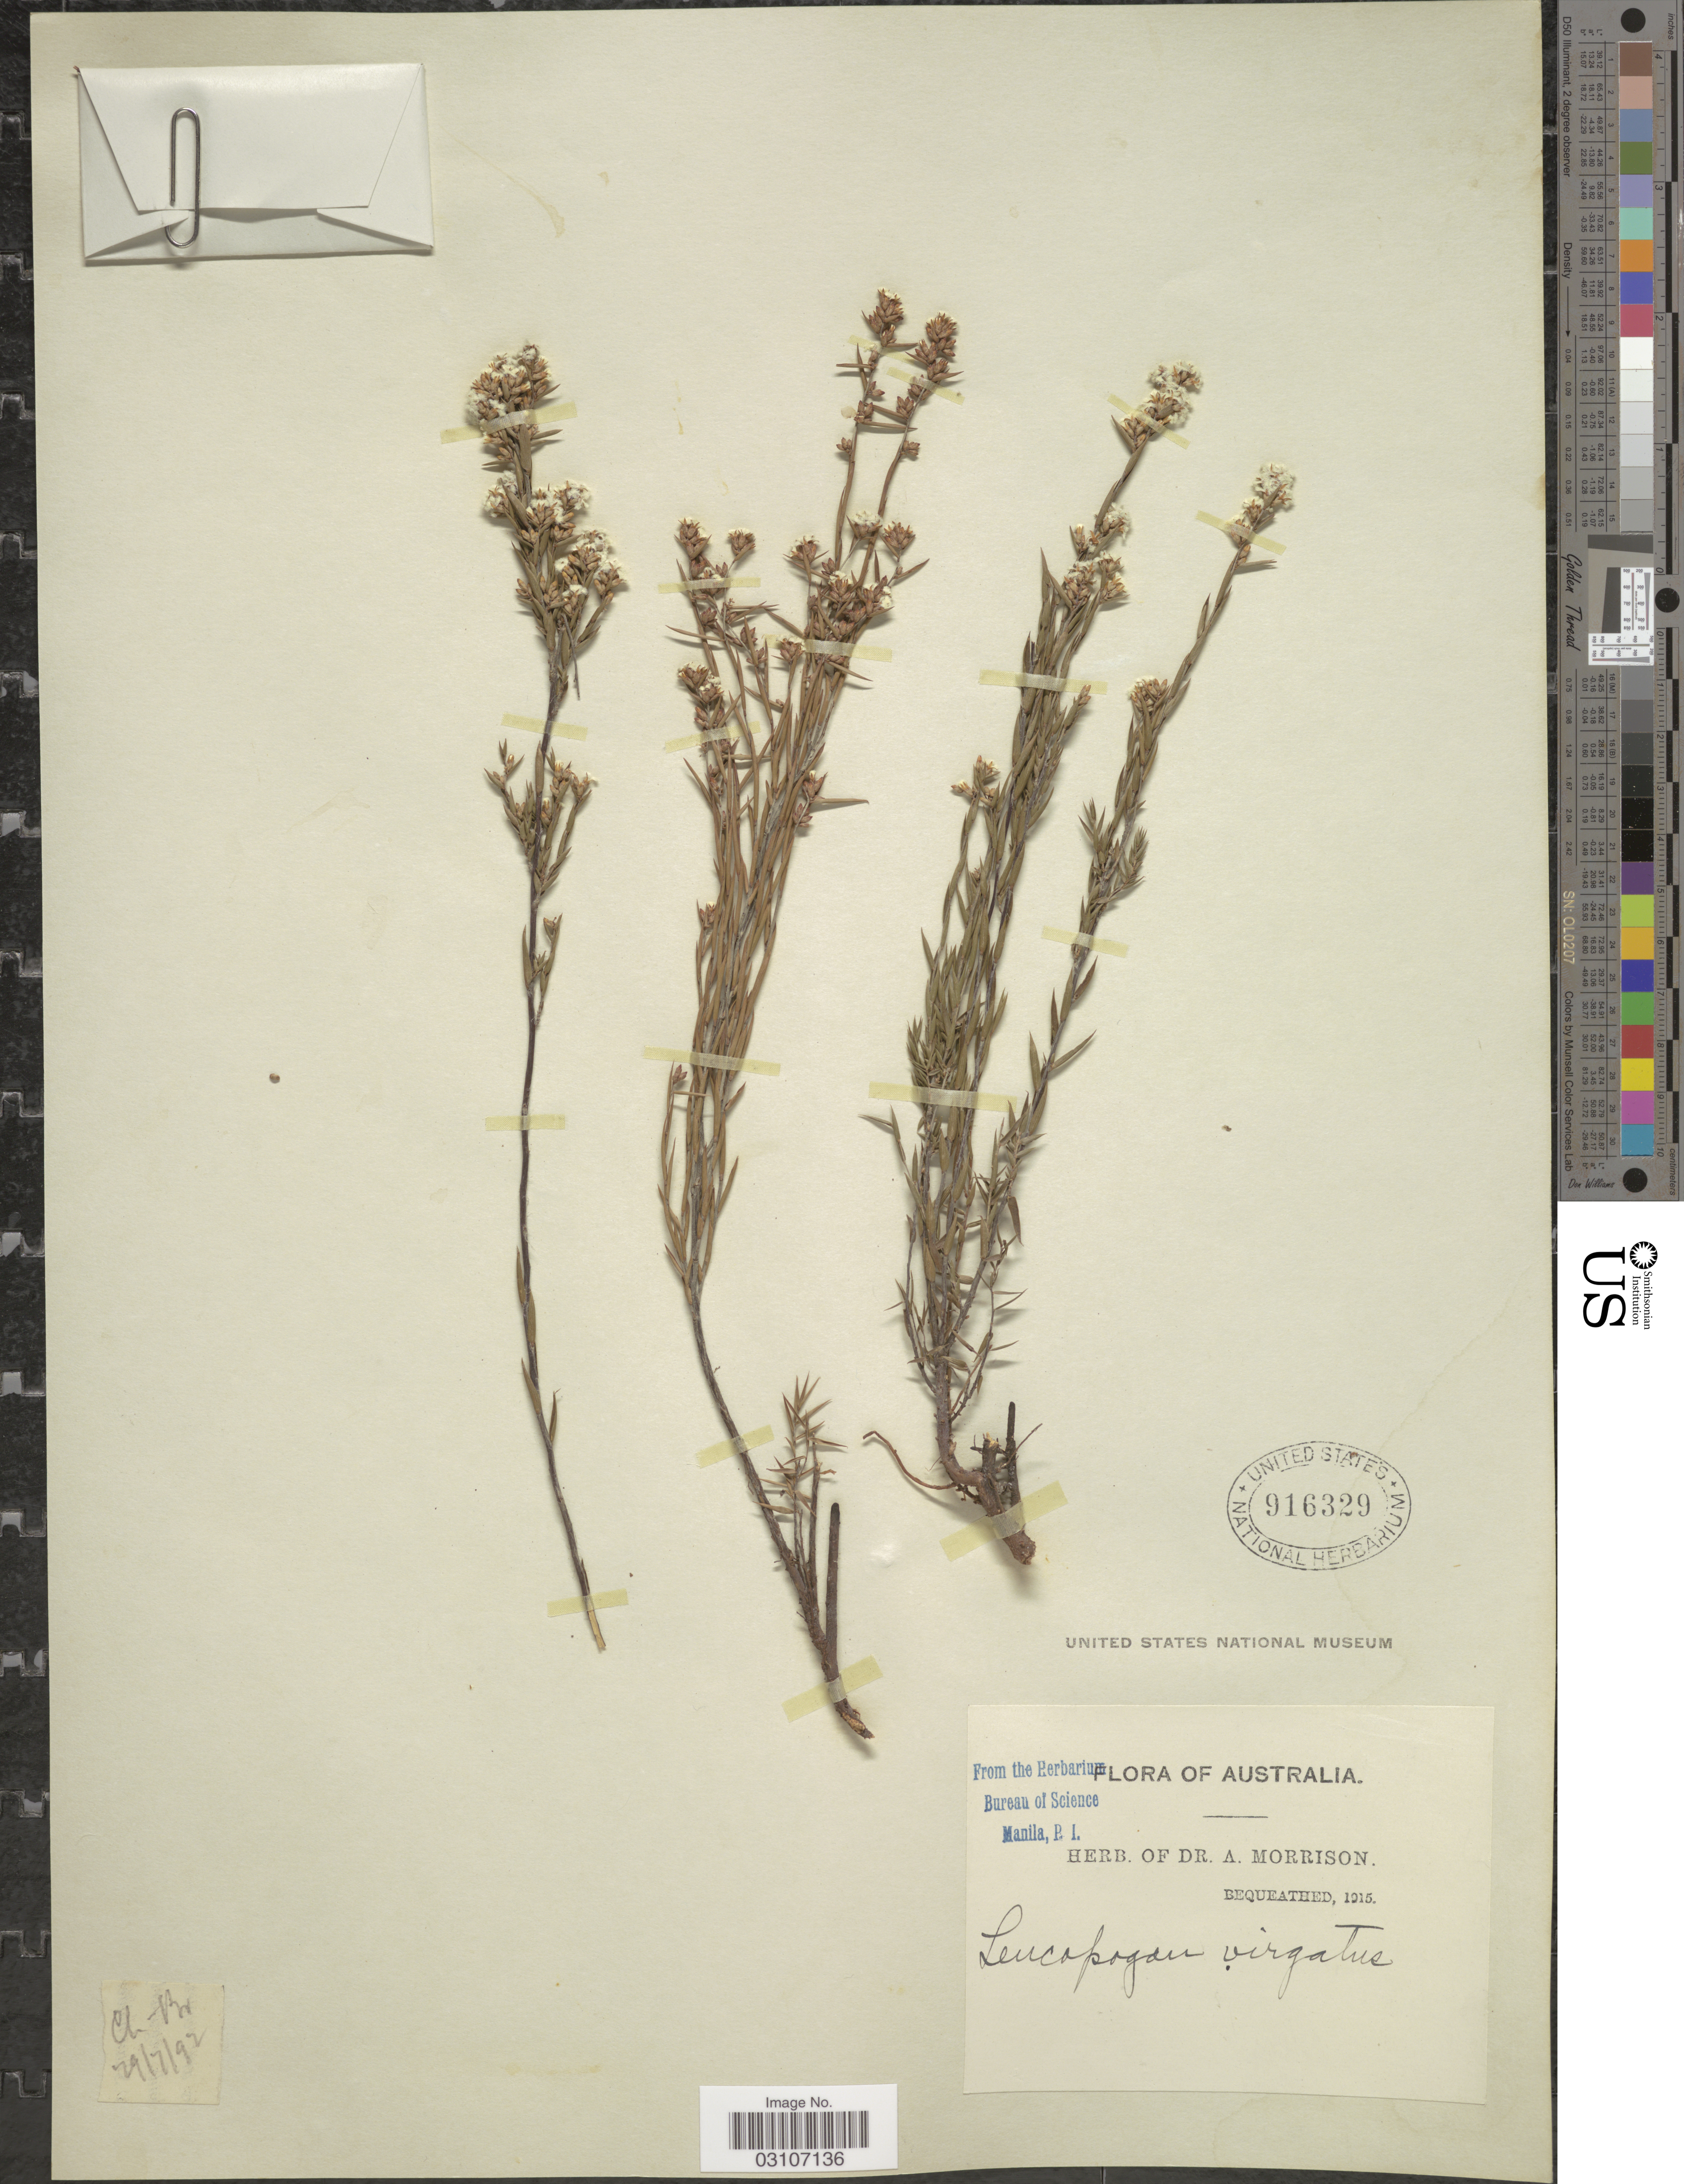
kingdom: Plantae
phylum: Tracheophyta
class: Magnoliopsida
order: Ericales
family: Ericaceae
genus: Leucopogon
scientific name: Leucopogon virgatus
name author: R. Br.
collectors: ex herb. Dr. A. Morrison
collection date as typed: Transcribed d/m/y: 29/7/92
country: Australia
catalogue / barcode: US 916329